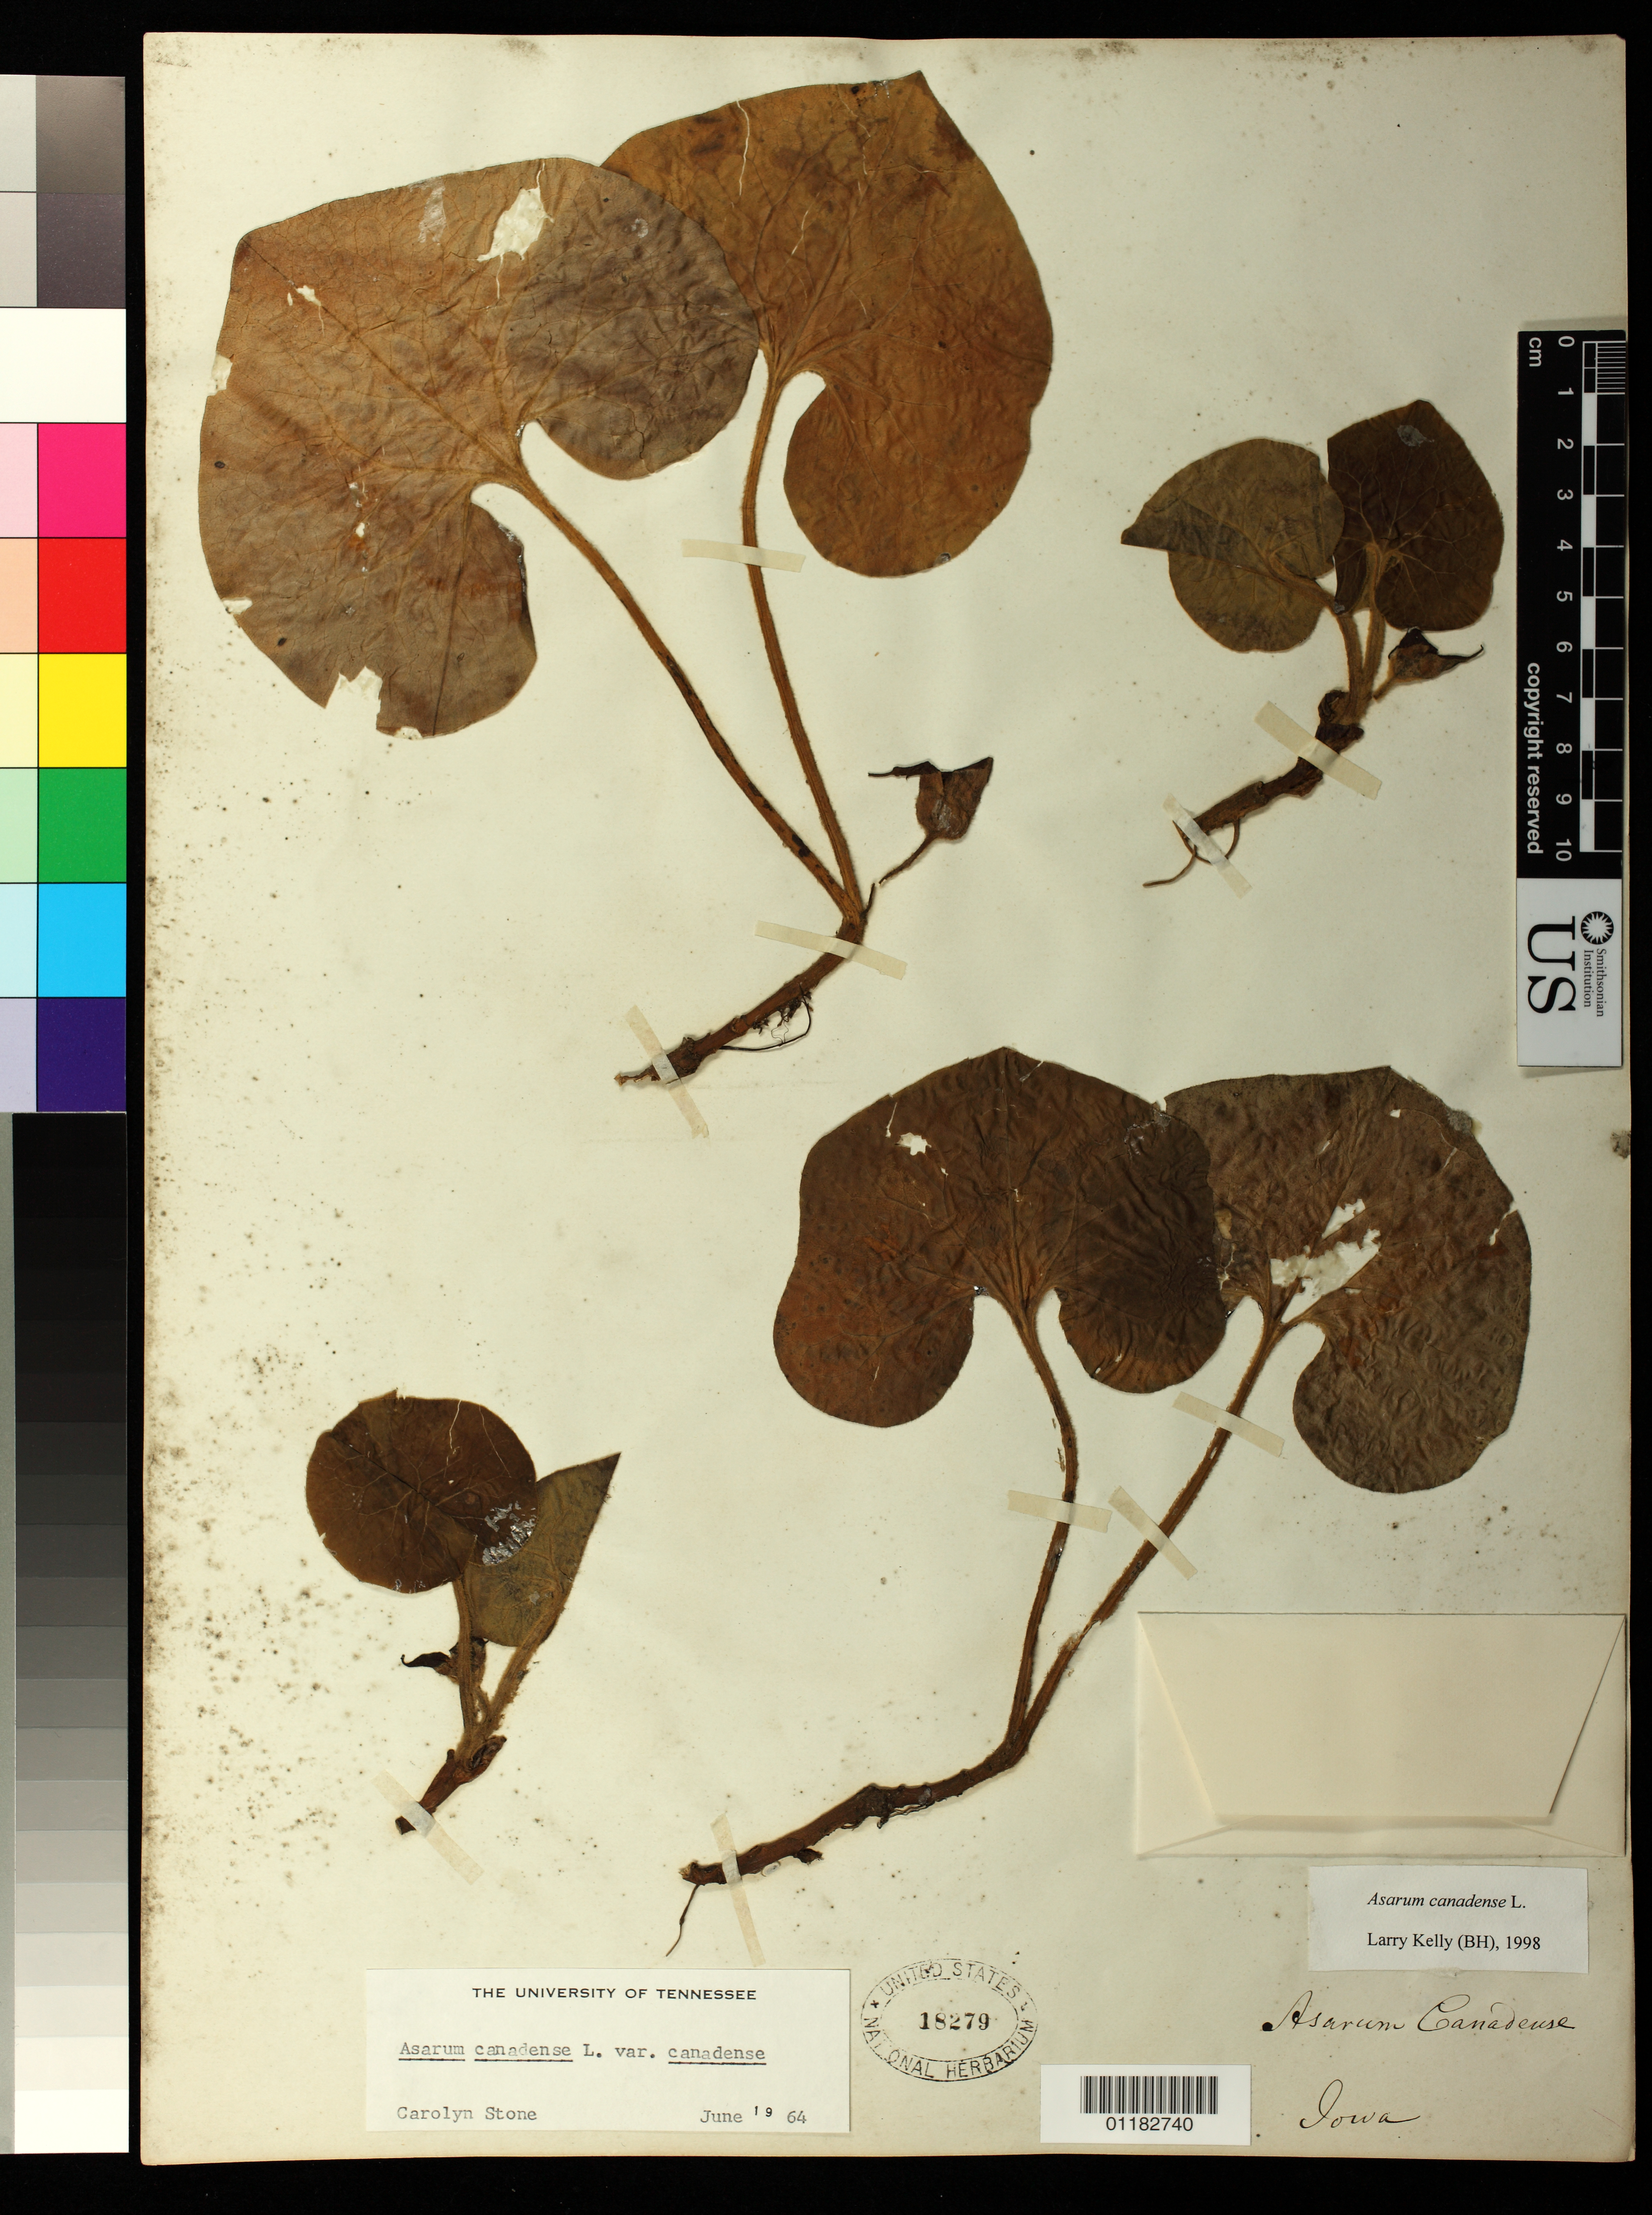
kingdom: Plantae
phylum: Tracheophyta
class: Magnoliopsida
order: Piperales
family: Aristolochiaceae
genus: Asarum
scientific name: Asarum canadense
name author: L.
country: United States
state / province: Iowa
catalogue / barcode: US 18279